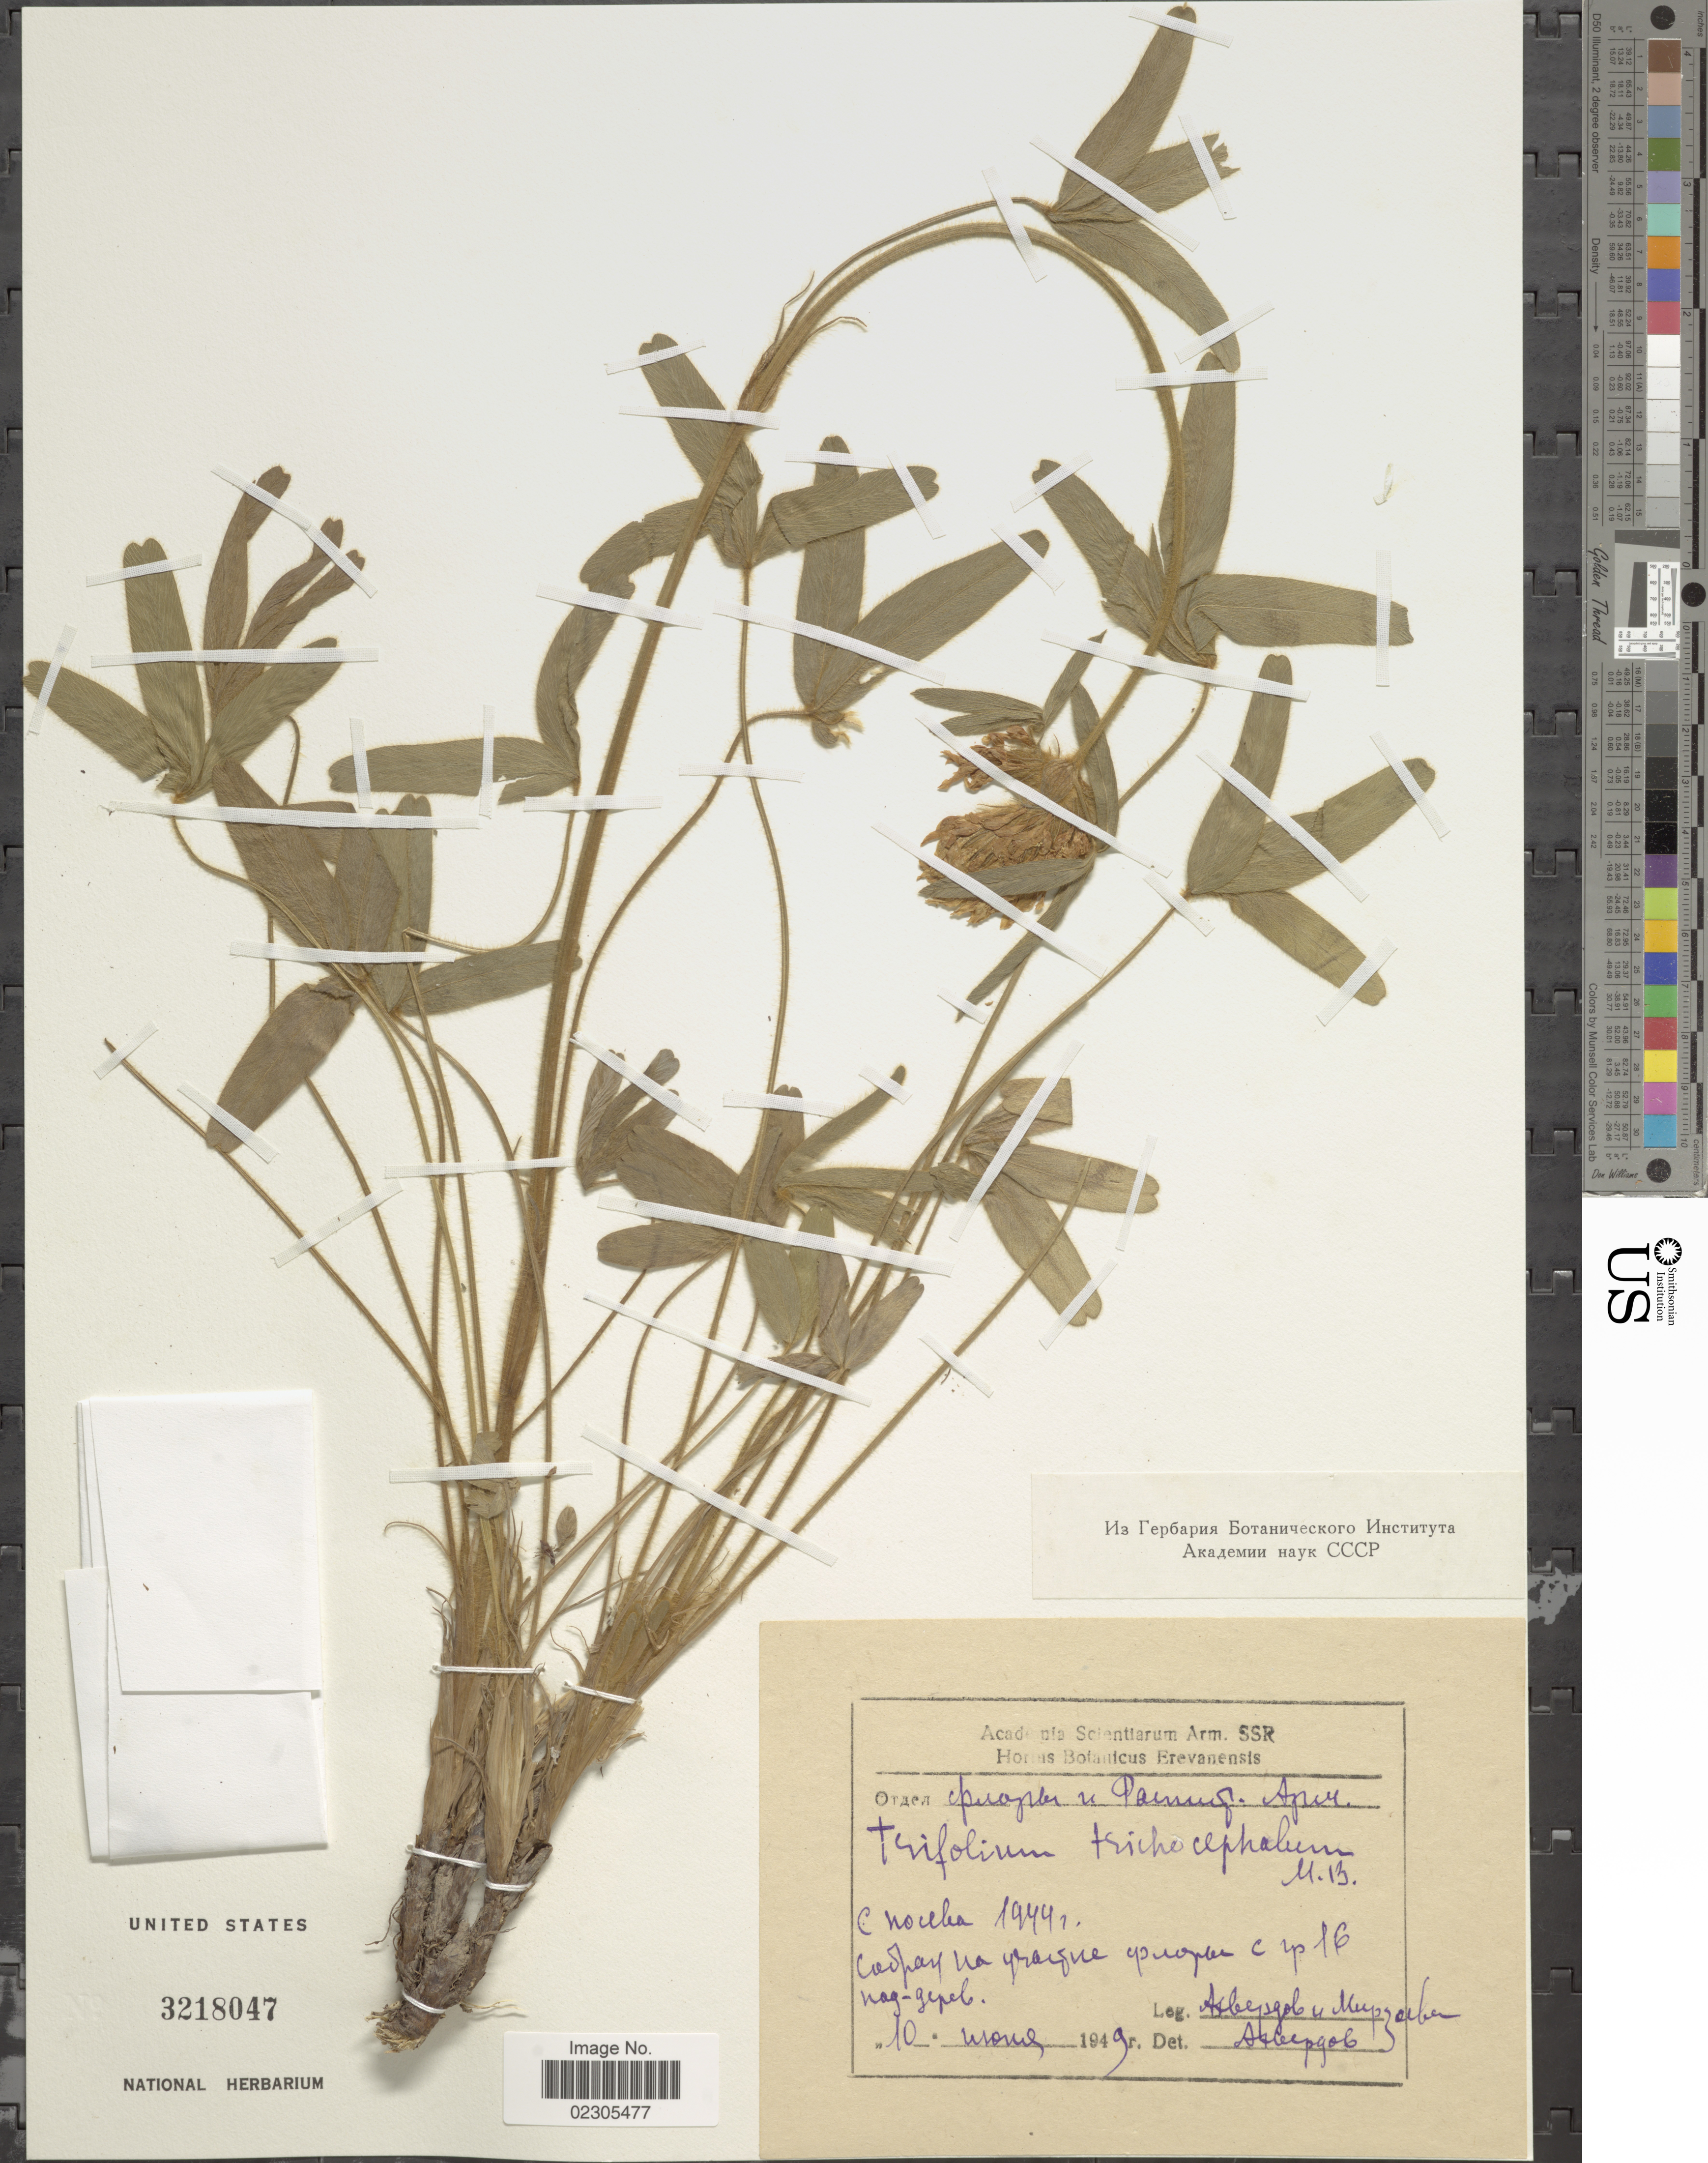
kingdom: Plantae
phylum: Tracheophyta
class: Magnoliopsida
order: Fabales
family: Fabaceae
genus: Trifolium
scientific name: Trifolium trichocephalum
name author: M. Bieb.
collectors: Akhverdov & Mirzoeva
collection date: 1949-03-10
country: Armenia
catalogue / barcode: US 3218047